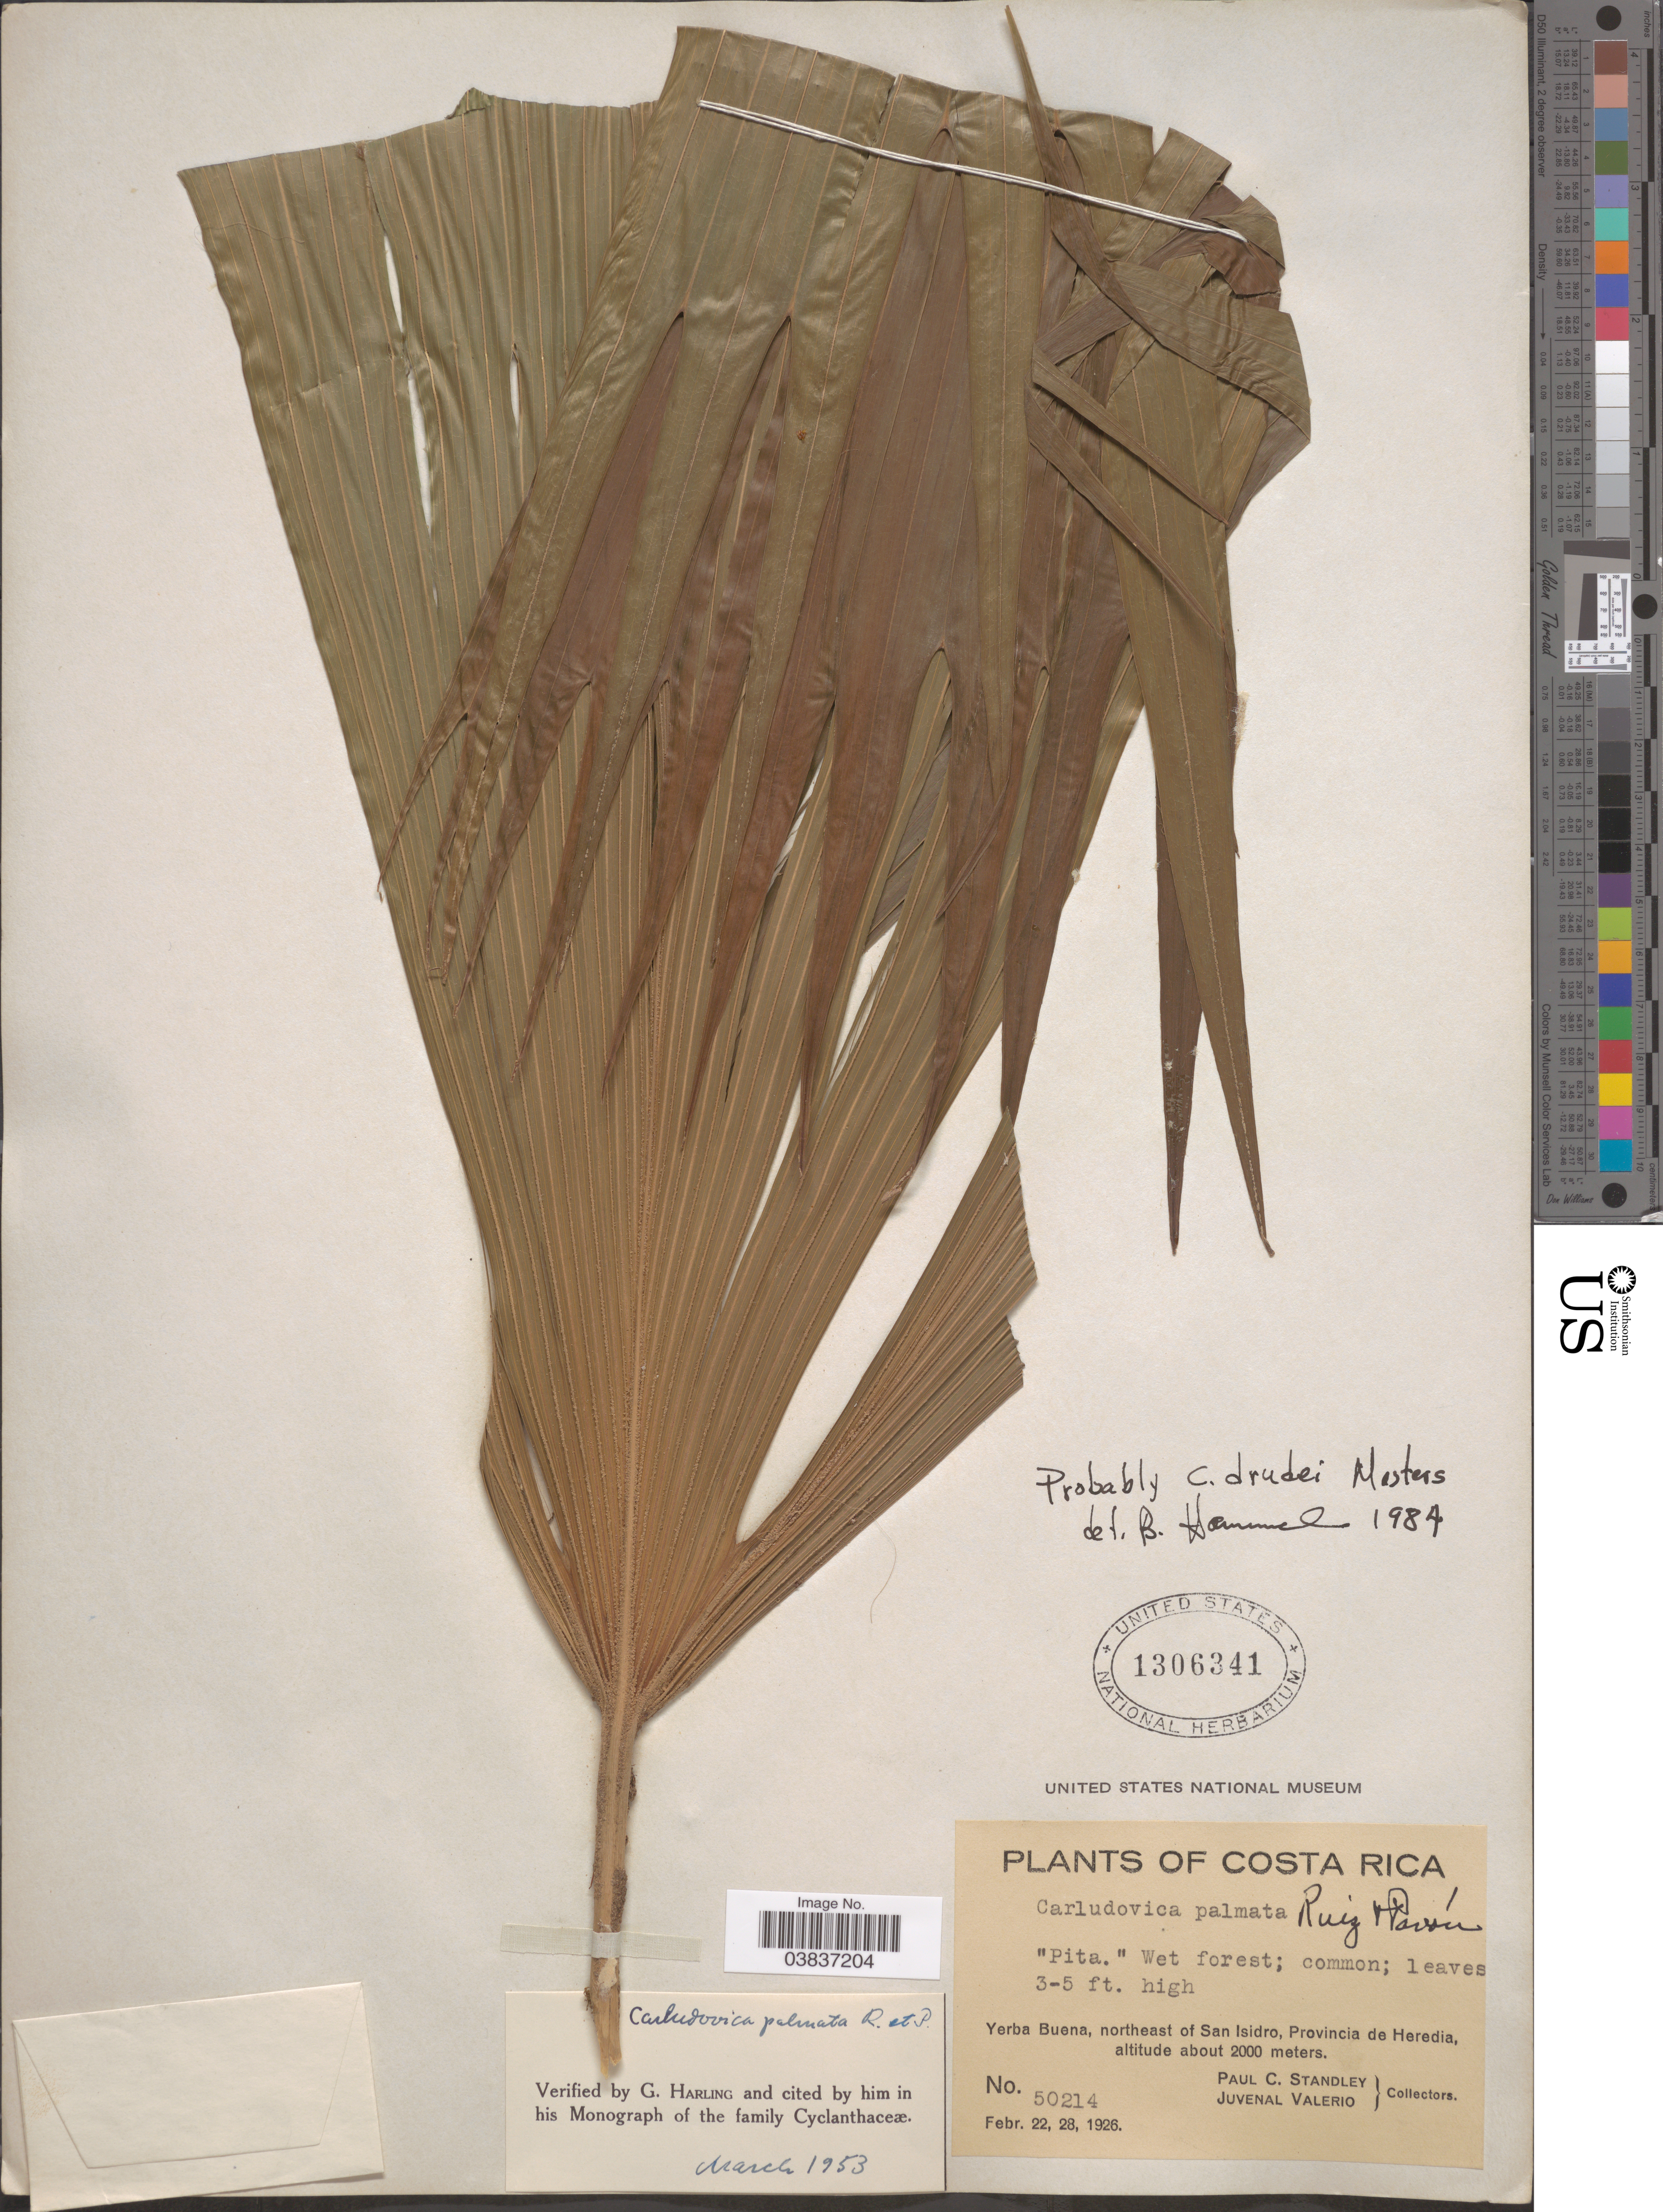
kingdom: Plantae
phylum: Tracheophyta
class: Liliopsida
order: Pandanales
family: Cyclanthaceae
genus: Carludovica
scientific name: Carludovica drudei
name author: Mast.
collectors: P. C. Standley & J. Valerio R.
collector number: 50214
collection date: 1926-02-22/1926-02-28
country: Costa Rica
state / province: Heredia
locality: Yerba Buena, northeast of San Isidro.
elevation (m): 2000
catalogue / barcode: US 1306341